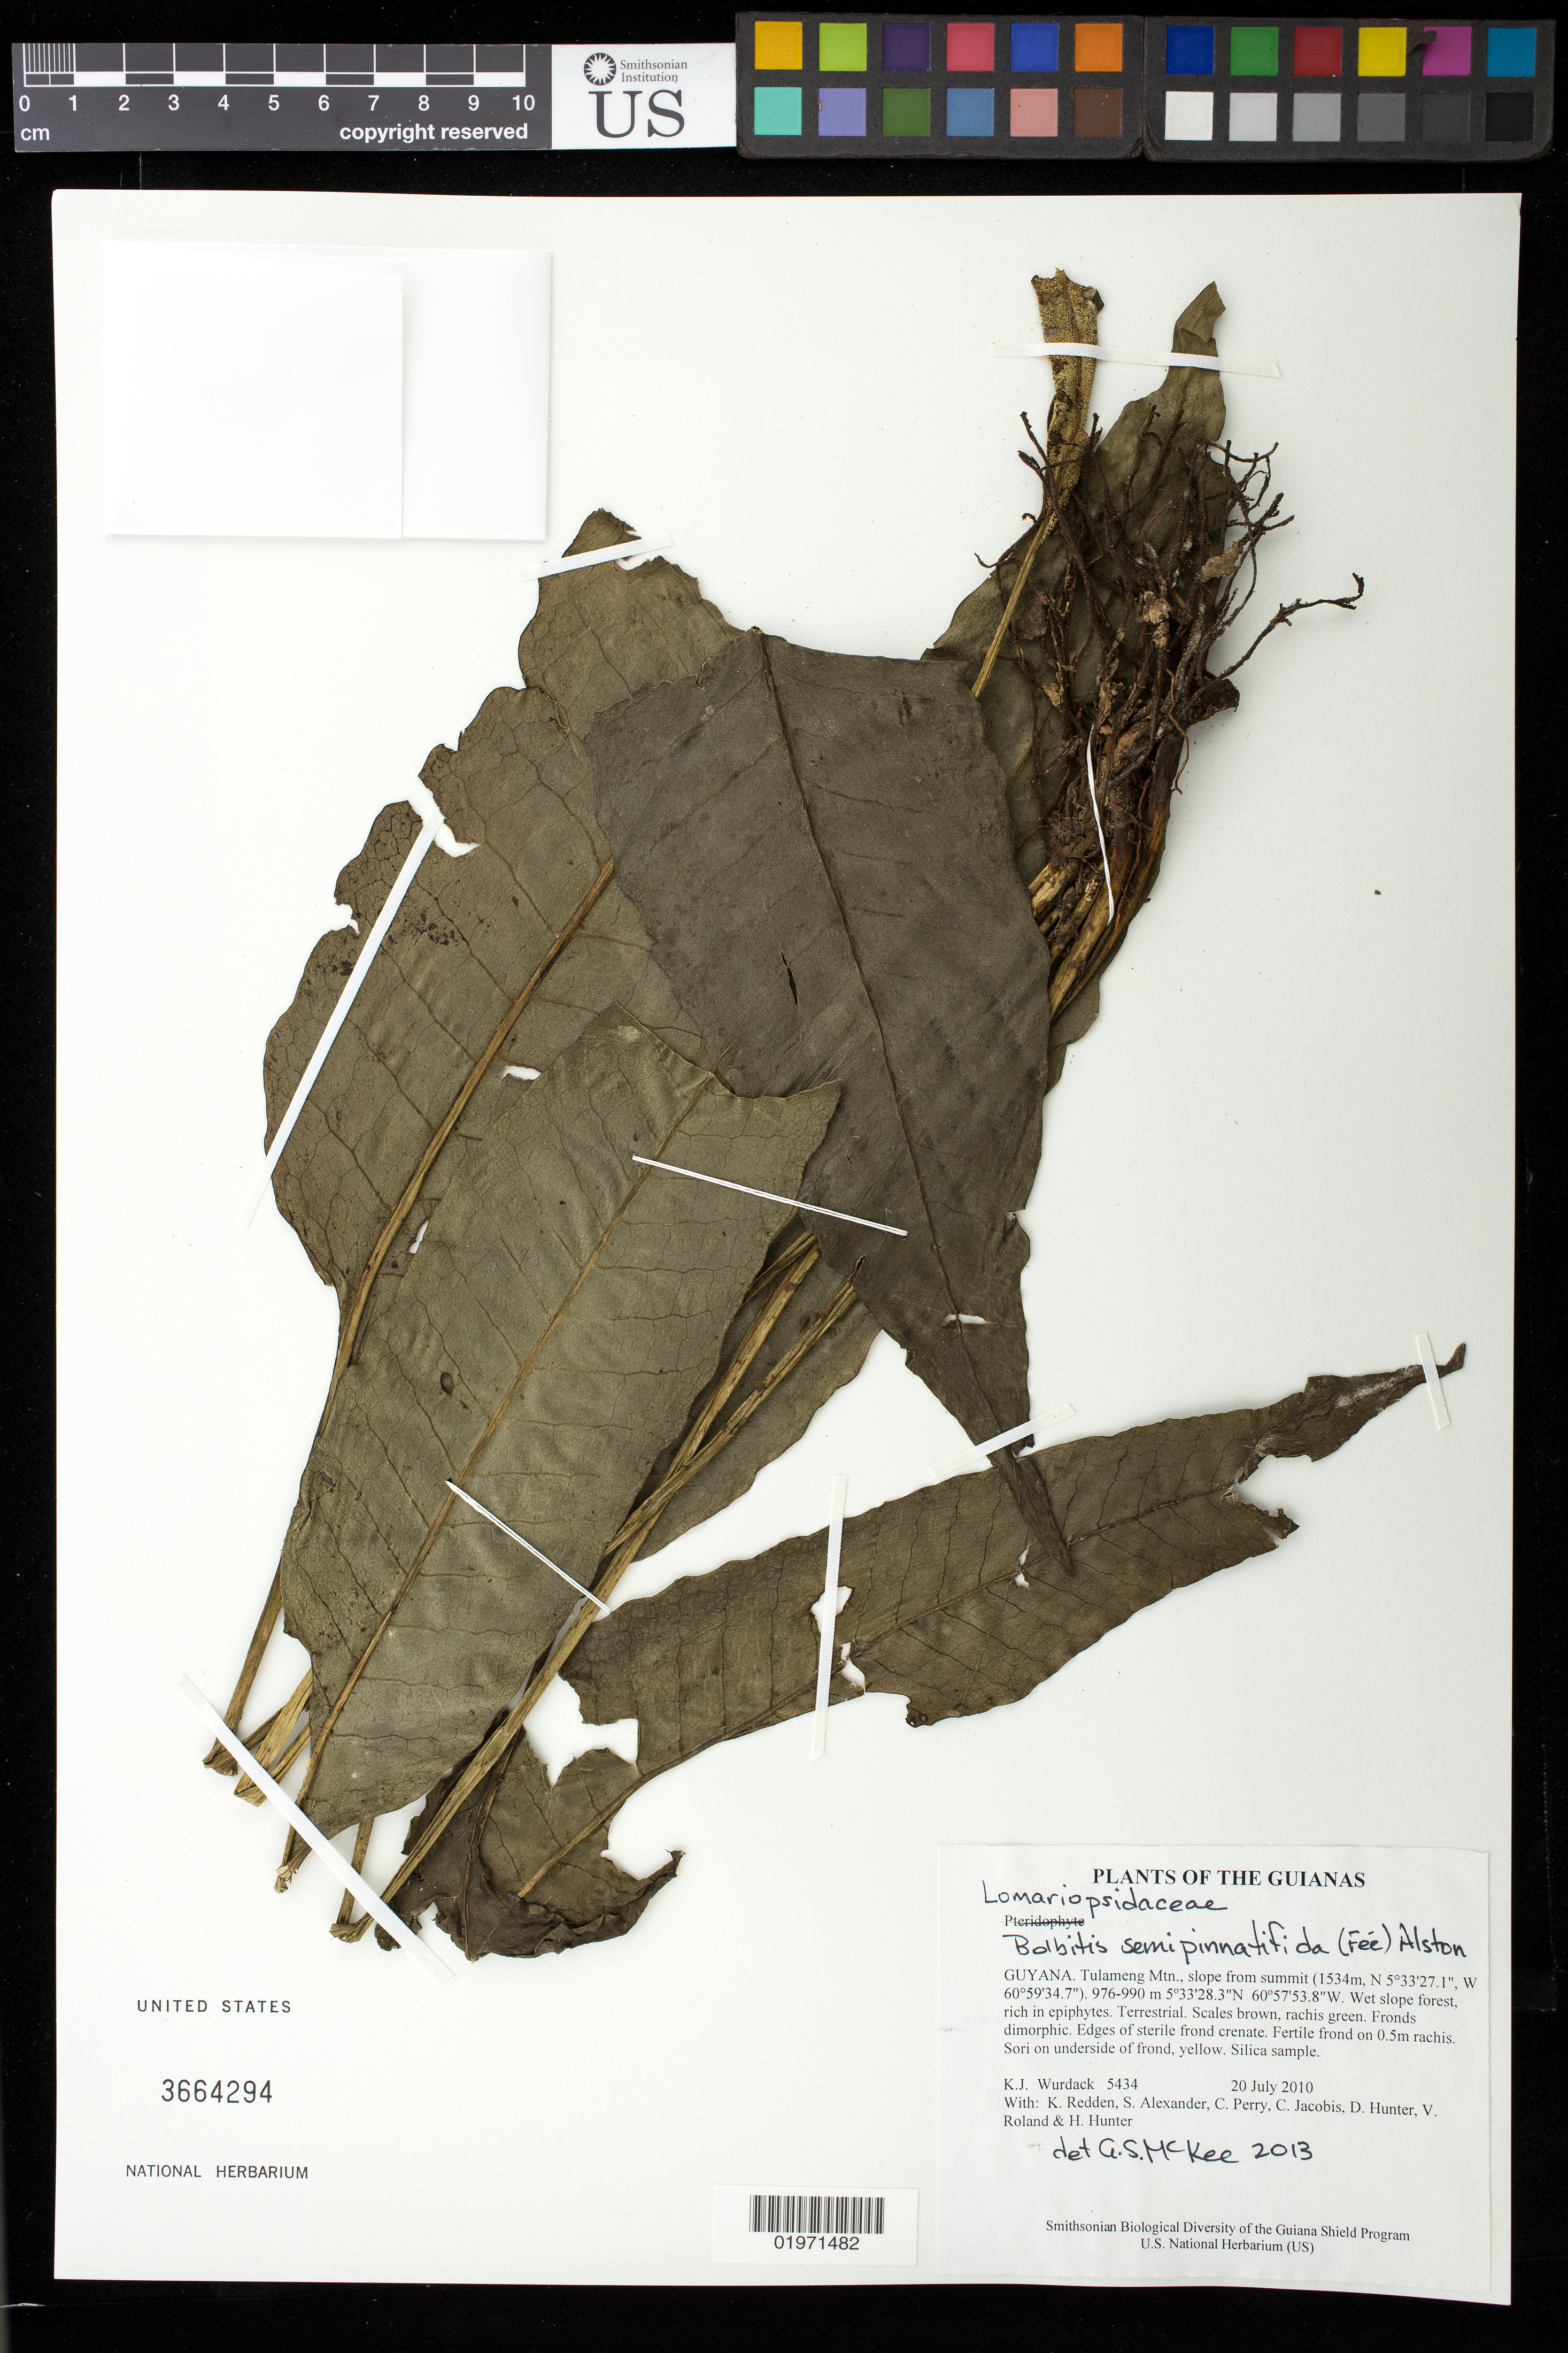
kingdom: Plantae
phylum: Tracheophyta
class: Polypodiopsida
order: Polypodiales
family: Dryopteridaceae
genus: Bolbitis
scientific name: Bolbitis semipinnatifida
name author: (Fée) Alston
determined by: McKee, G. S., (US), NMNH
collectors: K. Wurdack, K. M. Redden, S. N. Alexander, C. Perry, C. Jacobis, D. Hunter, V. Roland & H. Hunter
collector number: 5434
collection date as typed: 20 July 2010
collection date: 2010-07-20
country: Guyana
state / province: Cuyuni-Mazaruni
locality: Tulameng Mtn., slope from summit (1534m, N 5°33'27.1", W 60°59'34.7")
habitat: Wet slope forest, rich in epiphytes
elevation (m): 976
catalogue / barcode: US 3664294